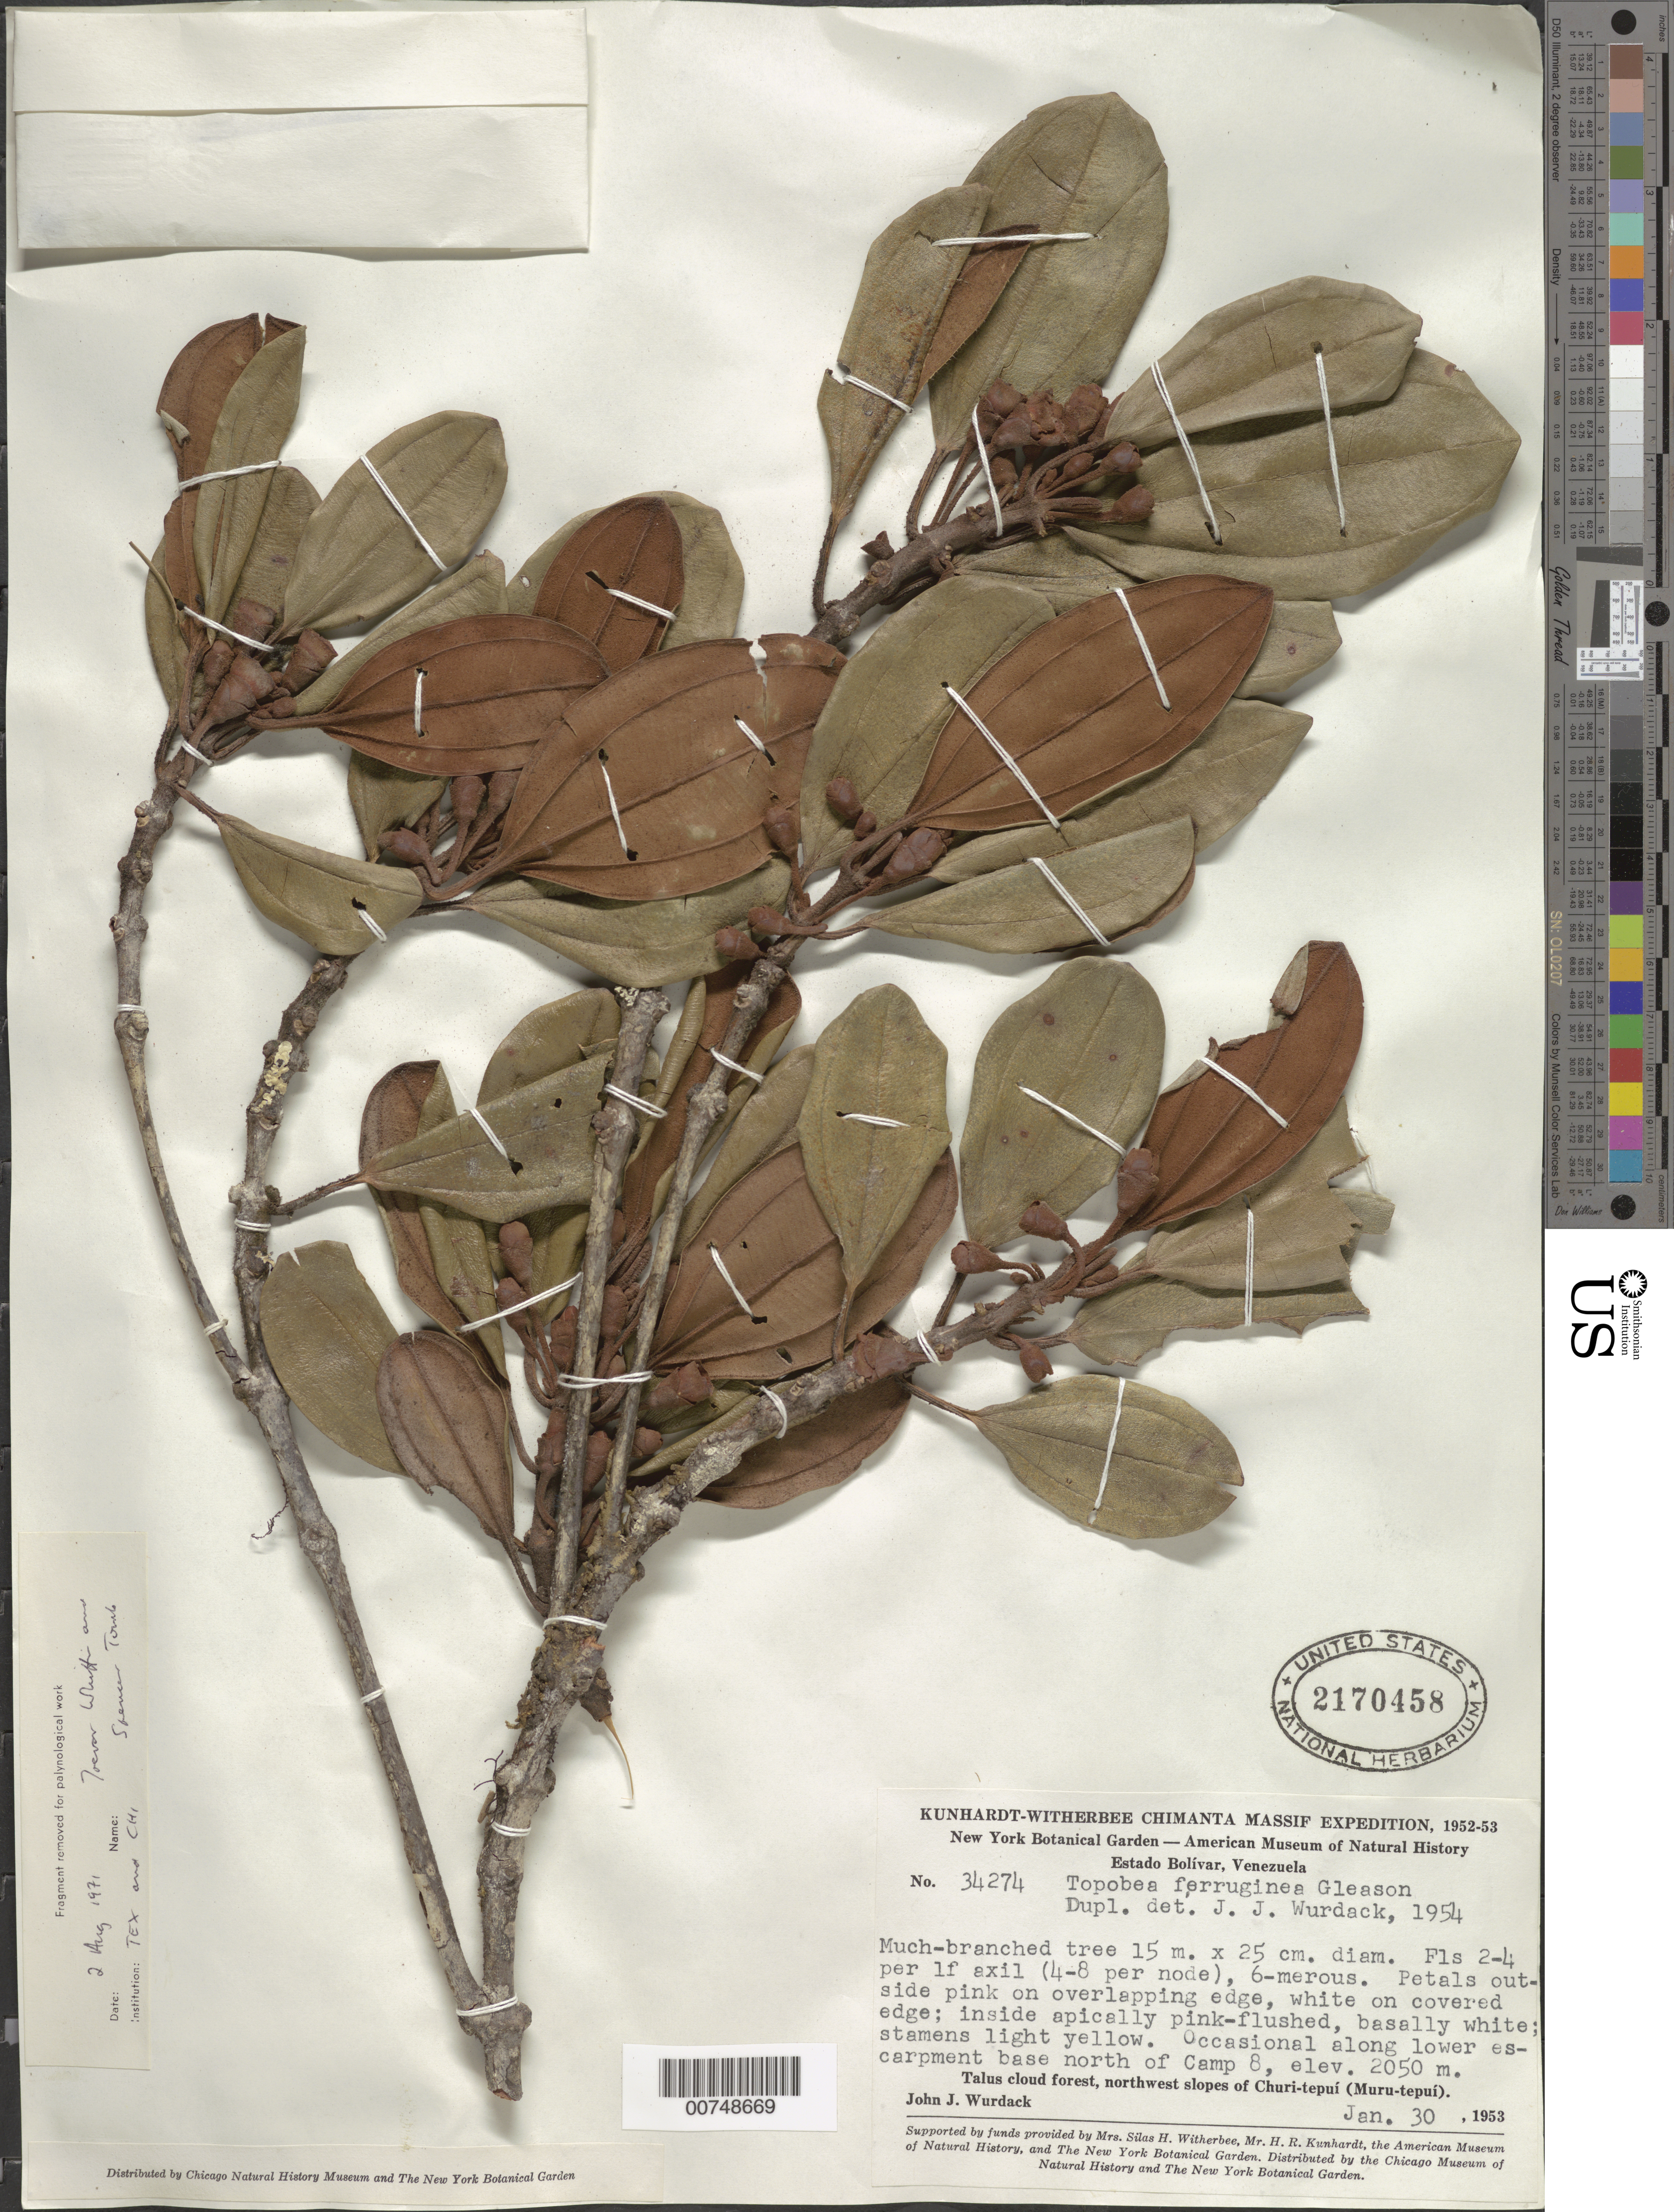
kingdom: Plantae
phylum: Tracheophyta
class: Magnoliopsida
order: Myrtales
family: Melastomataceae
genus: Topobea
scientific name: Topobea ferruginea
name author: Gleason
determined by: Wurdack, John J., (US), US (UNITED STATES)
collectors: J. J. Wurdack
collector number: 34274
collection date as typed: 30-Jan-53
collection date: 1953-01-30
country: Venezuela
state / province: Bolívar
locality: Churi-tepuí (Muru-tepuí), 2 km N of Camp 8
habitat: Lower escarpment, talus cloud forest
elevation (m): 2050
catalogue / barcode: US 2170458